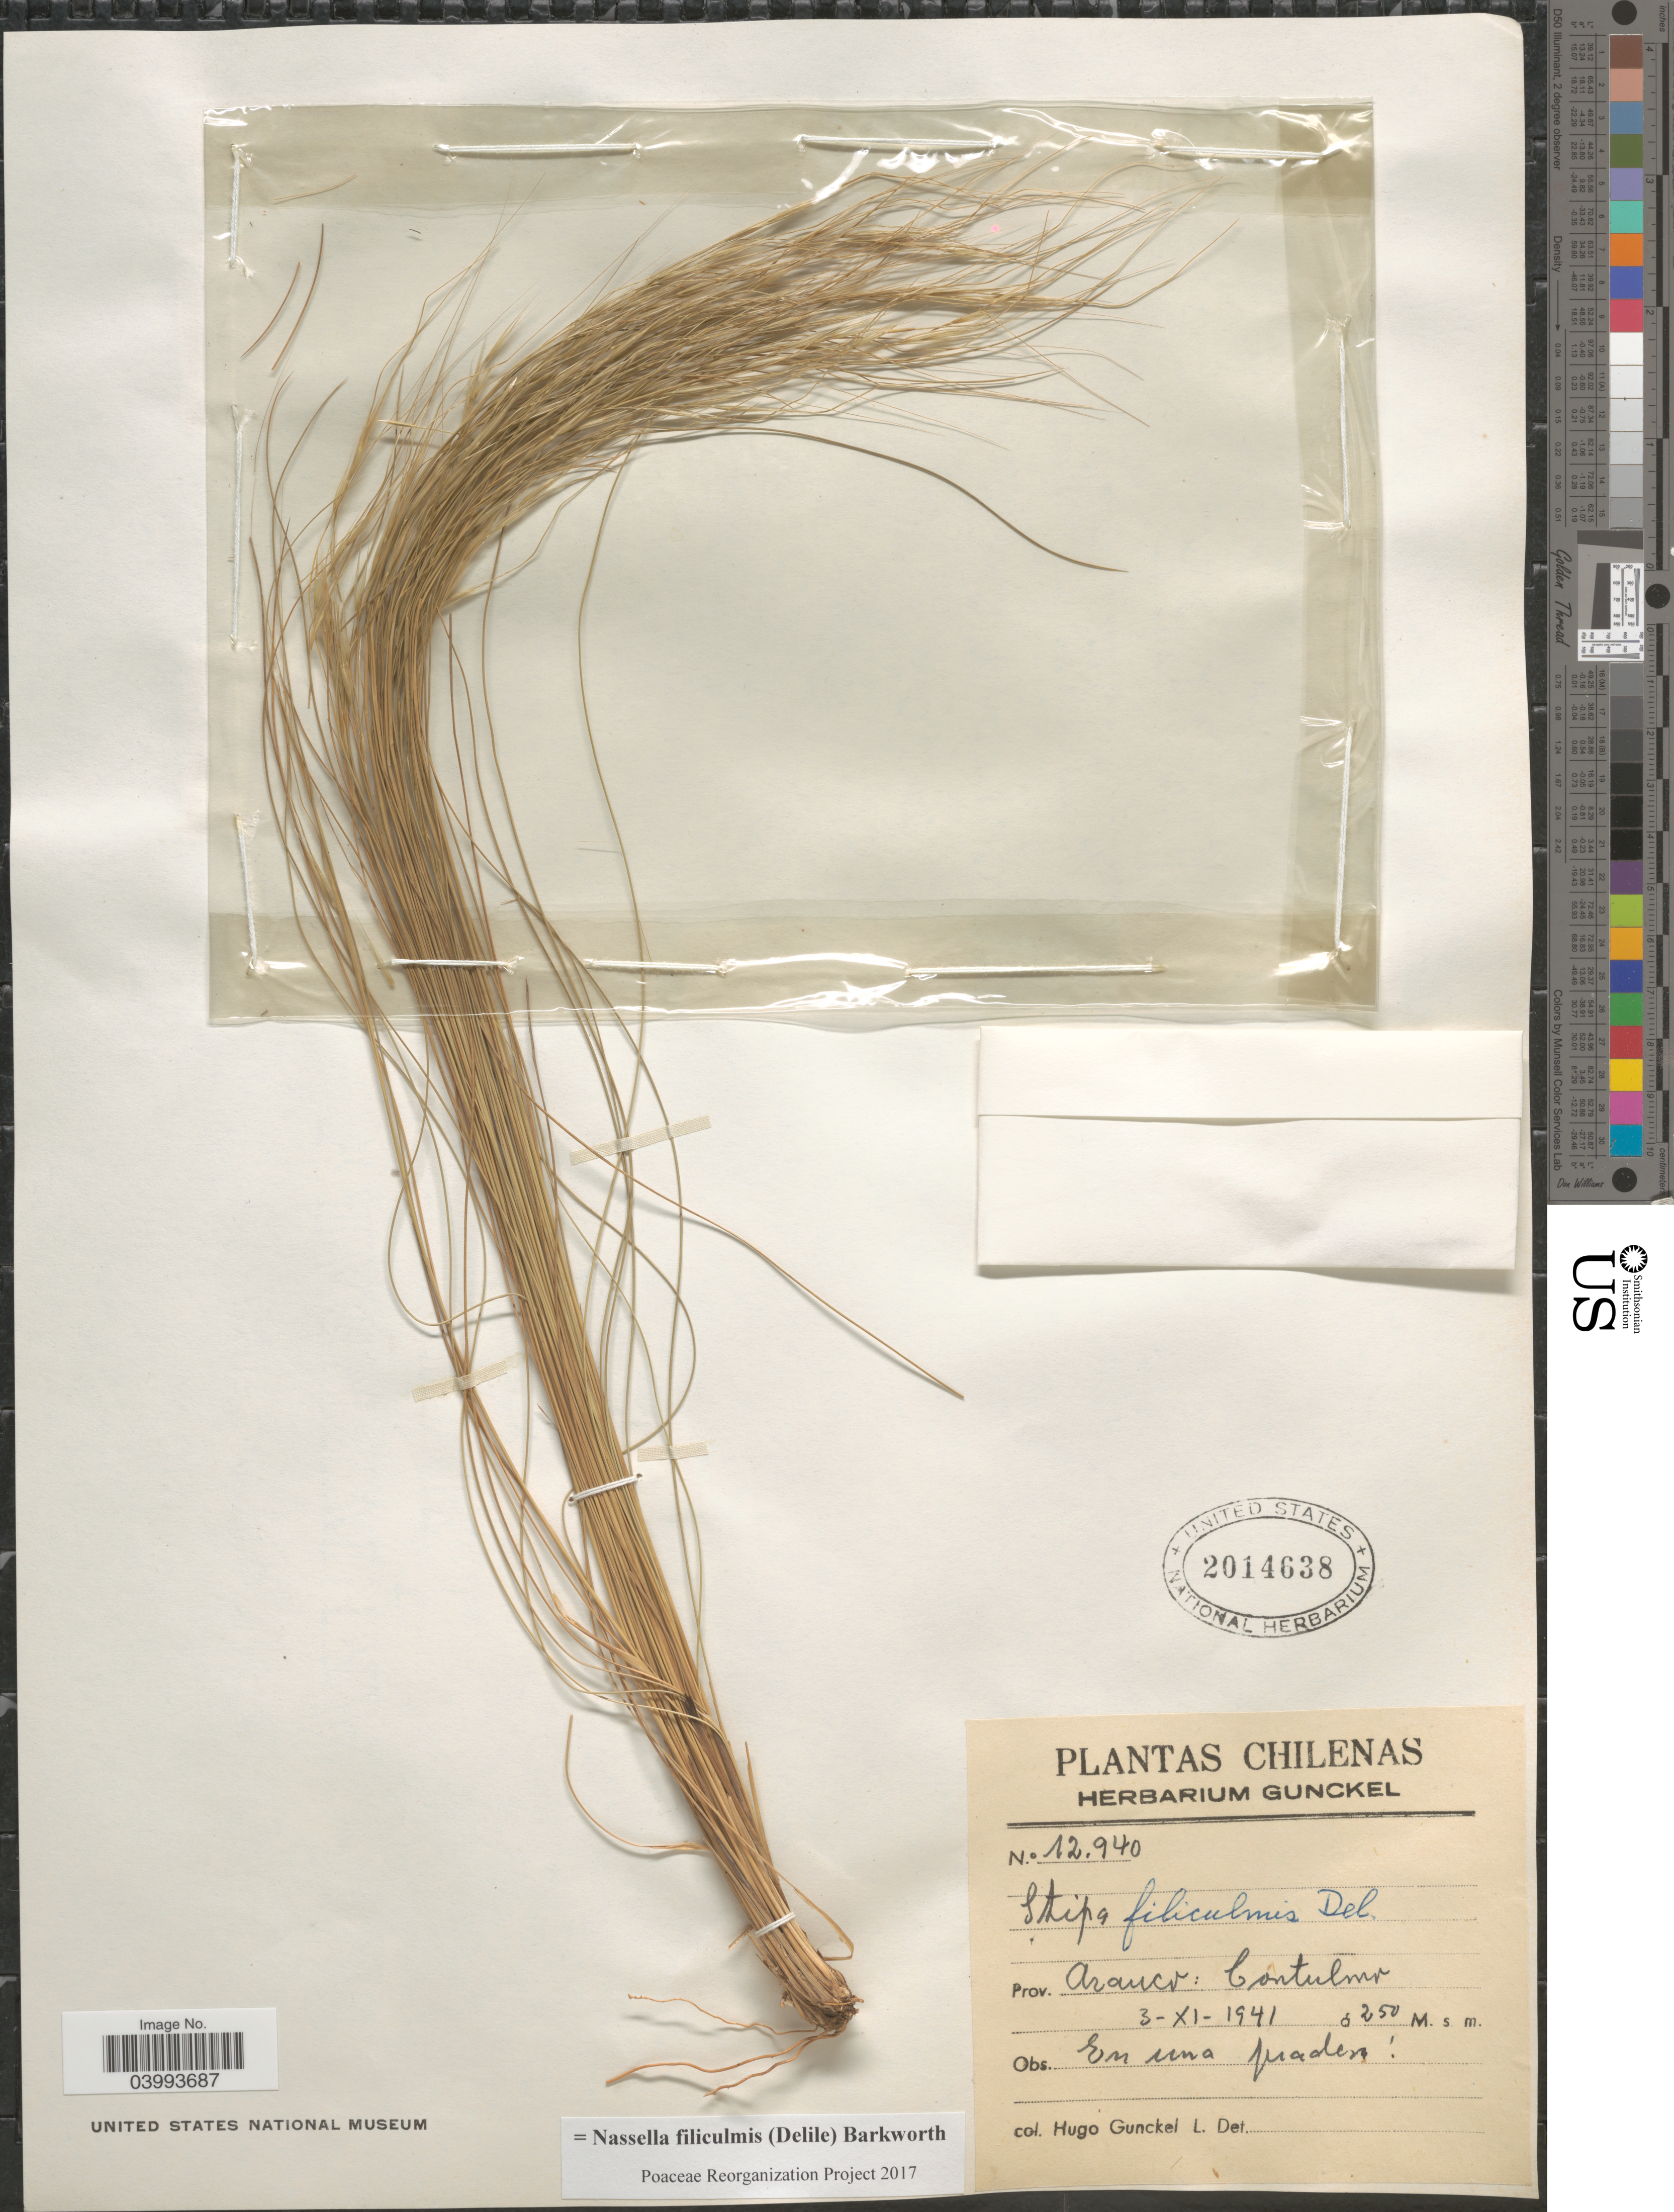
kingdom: Plantae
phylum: Tracheophyta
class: Liliopsida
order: Poales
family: Poaceae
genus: Nassella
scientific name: Nassella filiculmis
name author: (Delile) Barkworth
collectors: H. Gunckel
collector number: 12940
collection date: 1941-11-03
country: Chile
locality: Prov. Arauco: Contulmo.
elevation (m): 250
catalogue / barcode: US 2014638